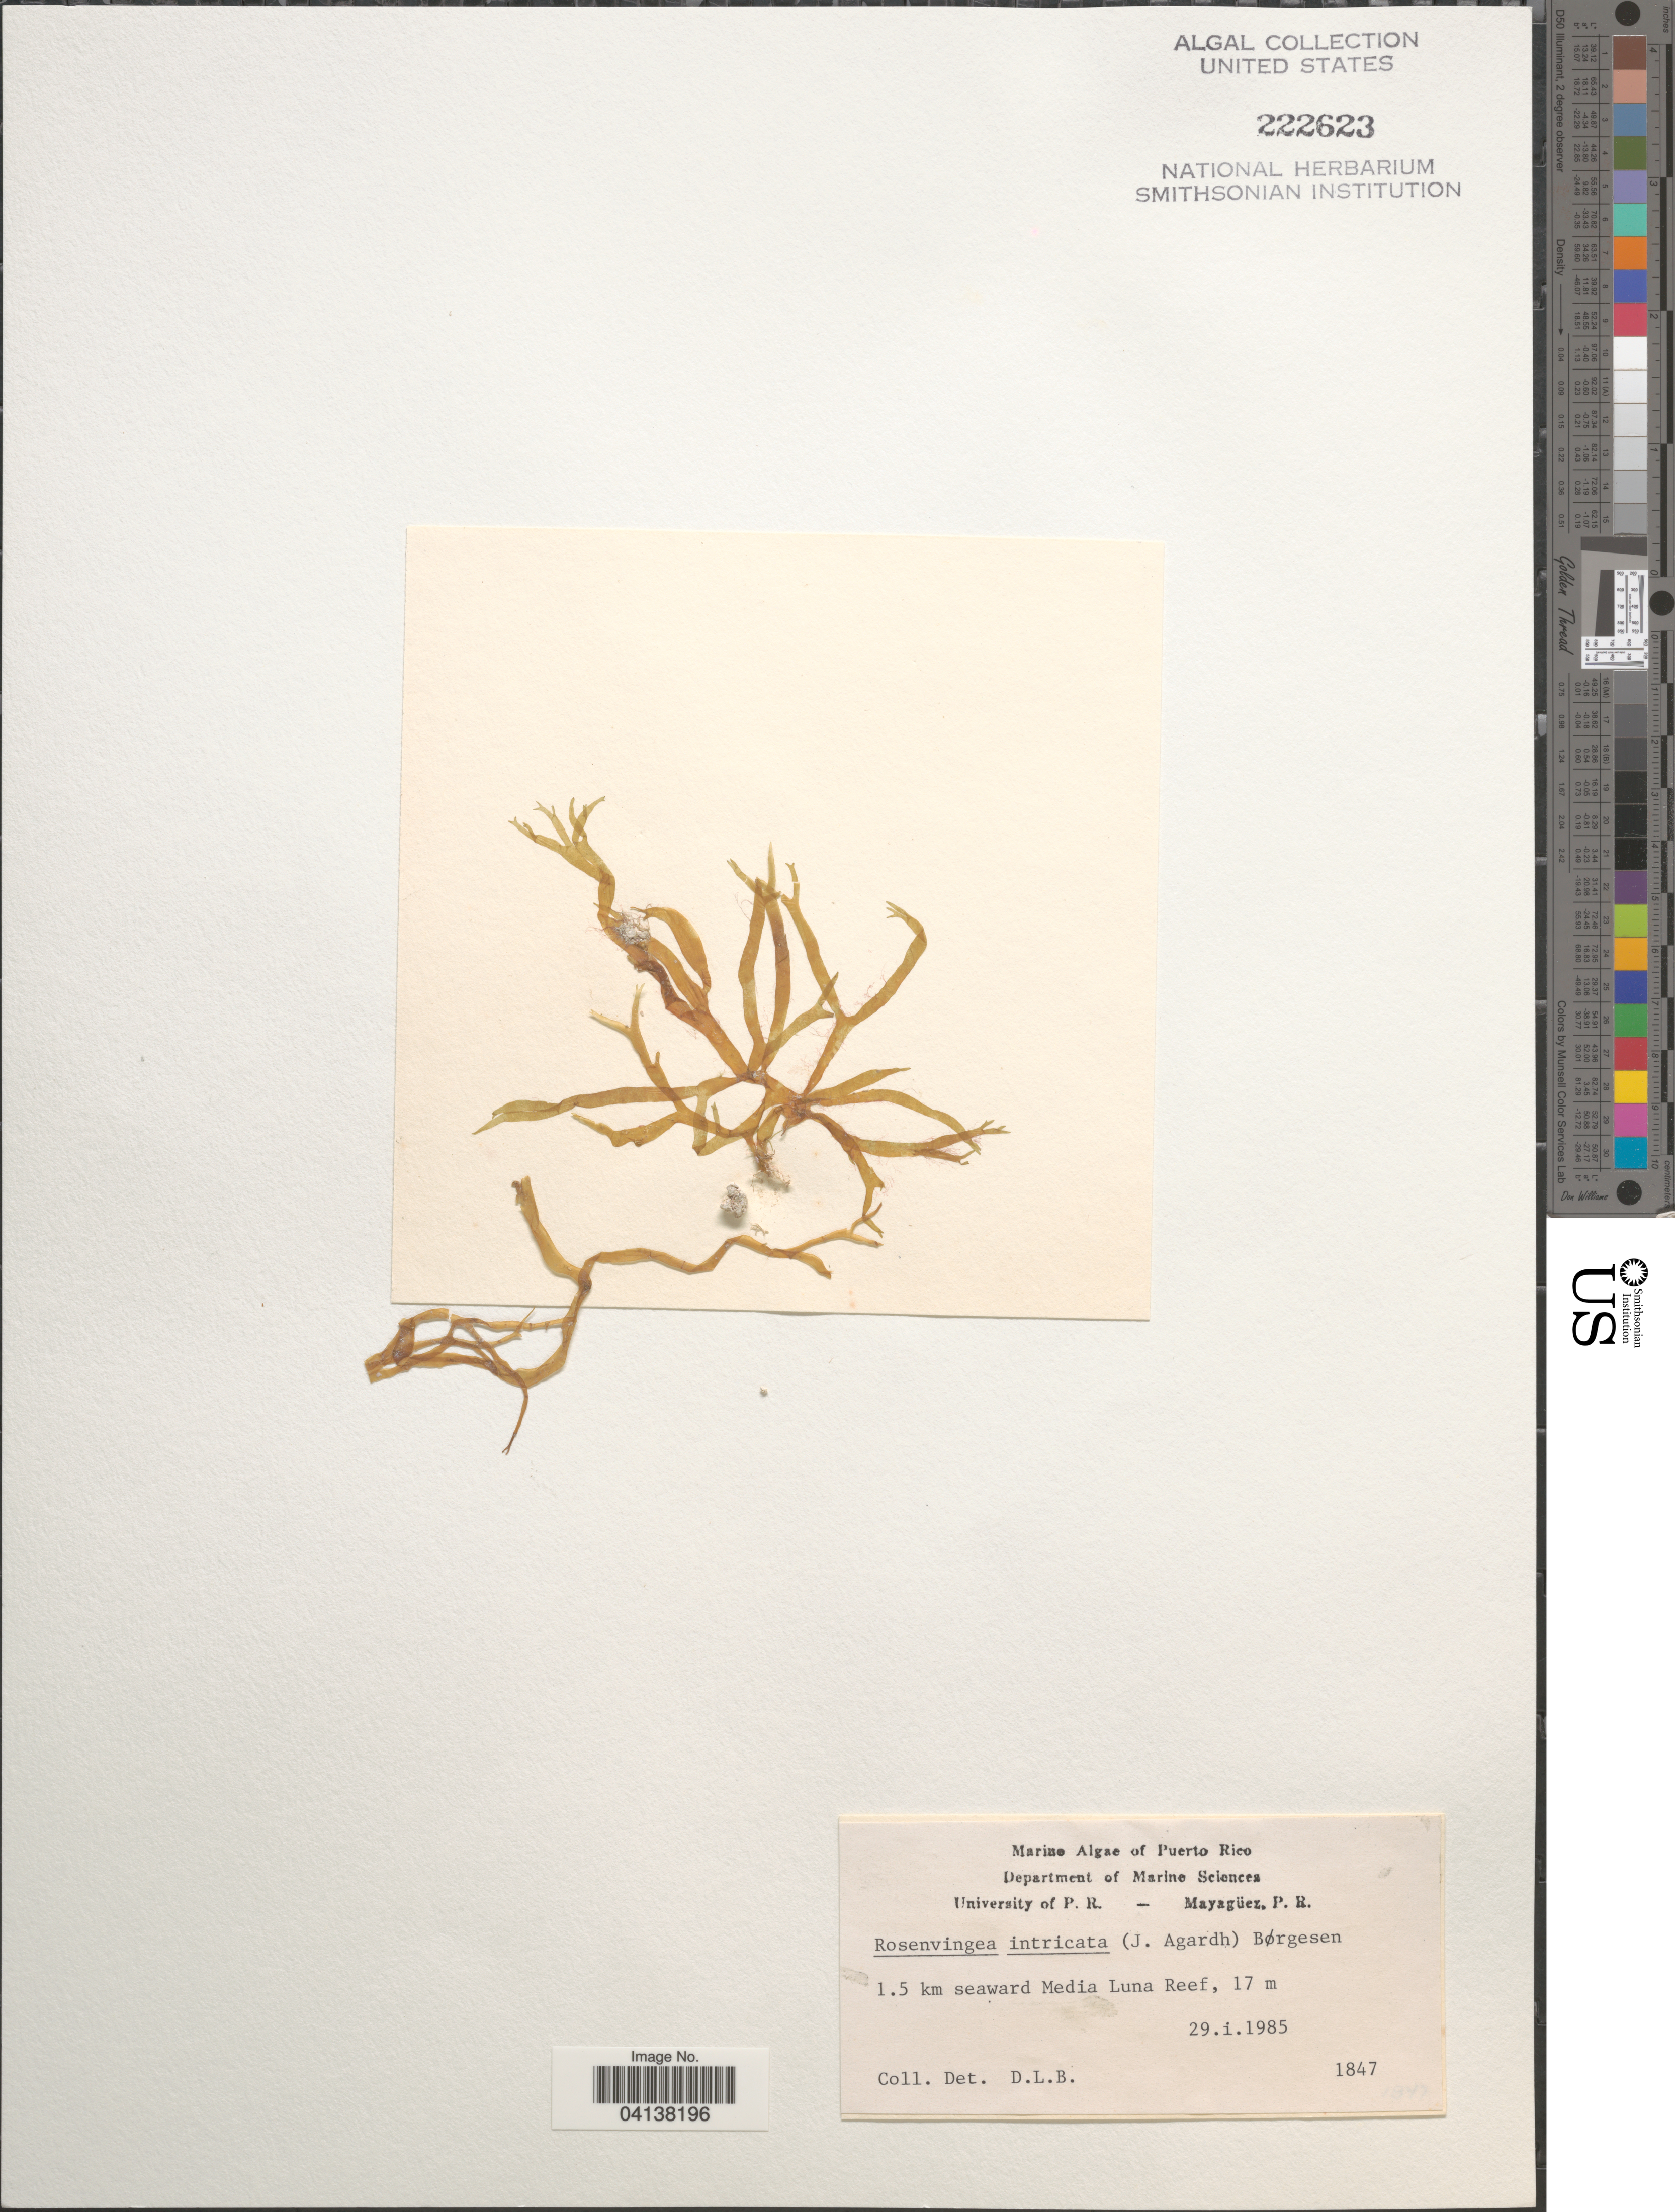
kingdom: Chromista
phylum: Ochrophyta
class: Phaeophyceae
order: Scytosiphonales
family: Scytosiphonaceae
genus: Rosenvingea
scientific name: Rosenvingea endiviifolia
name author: (Martius) M.J. Wynne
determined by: Algae name updating Project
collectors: D. L. B.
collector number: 1847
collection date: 1985-01-29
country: Puerto Rico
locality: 1.5 km seaward Media Luna Reef.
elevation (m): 17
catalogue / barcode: US 222623